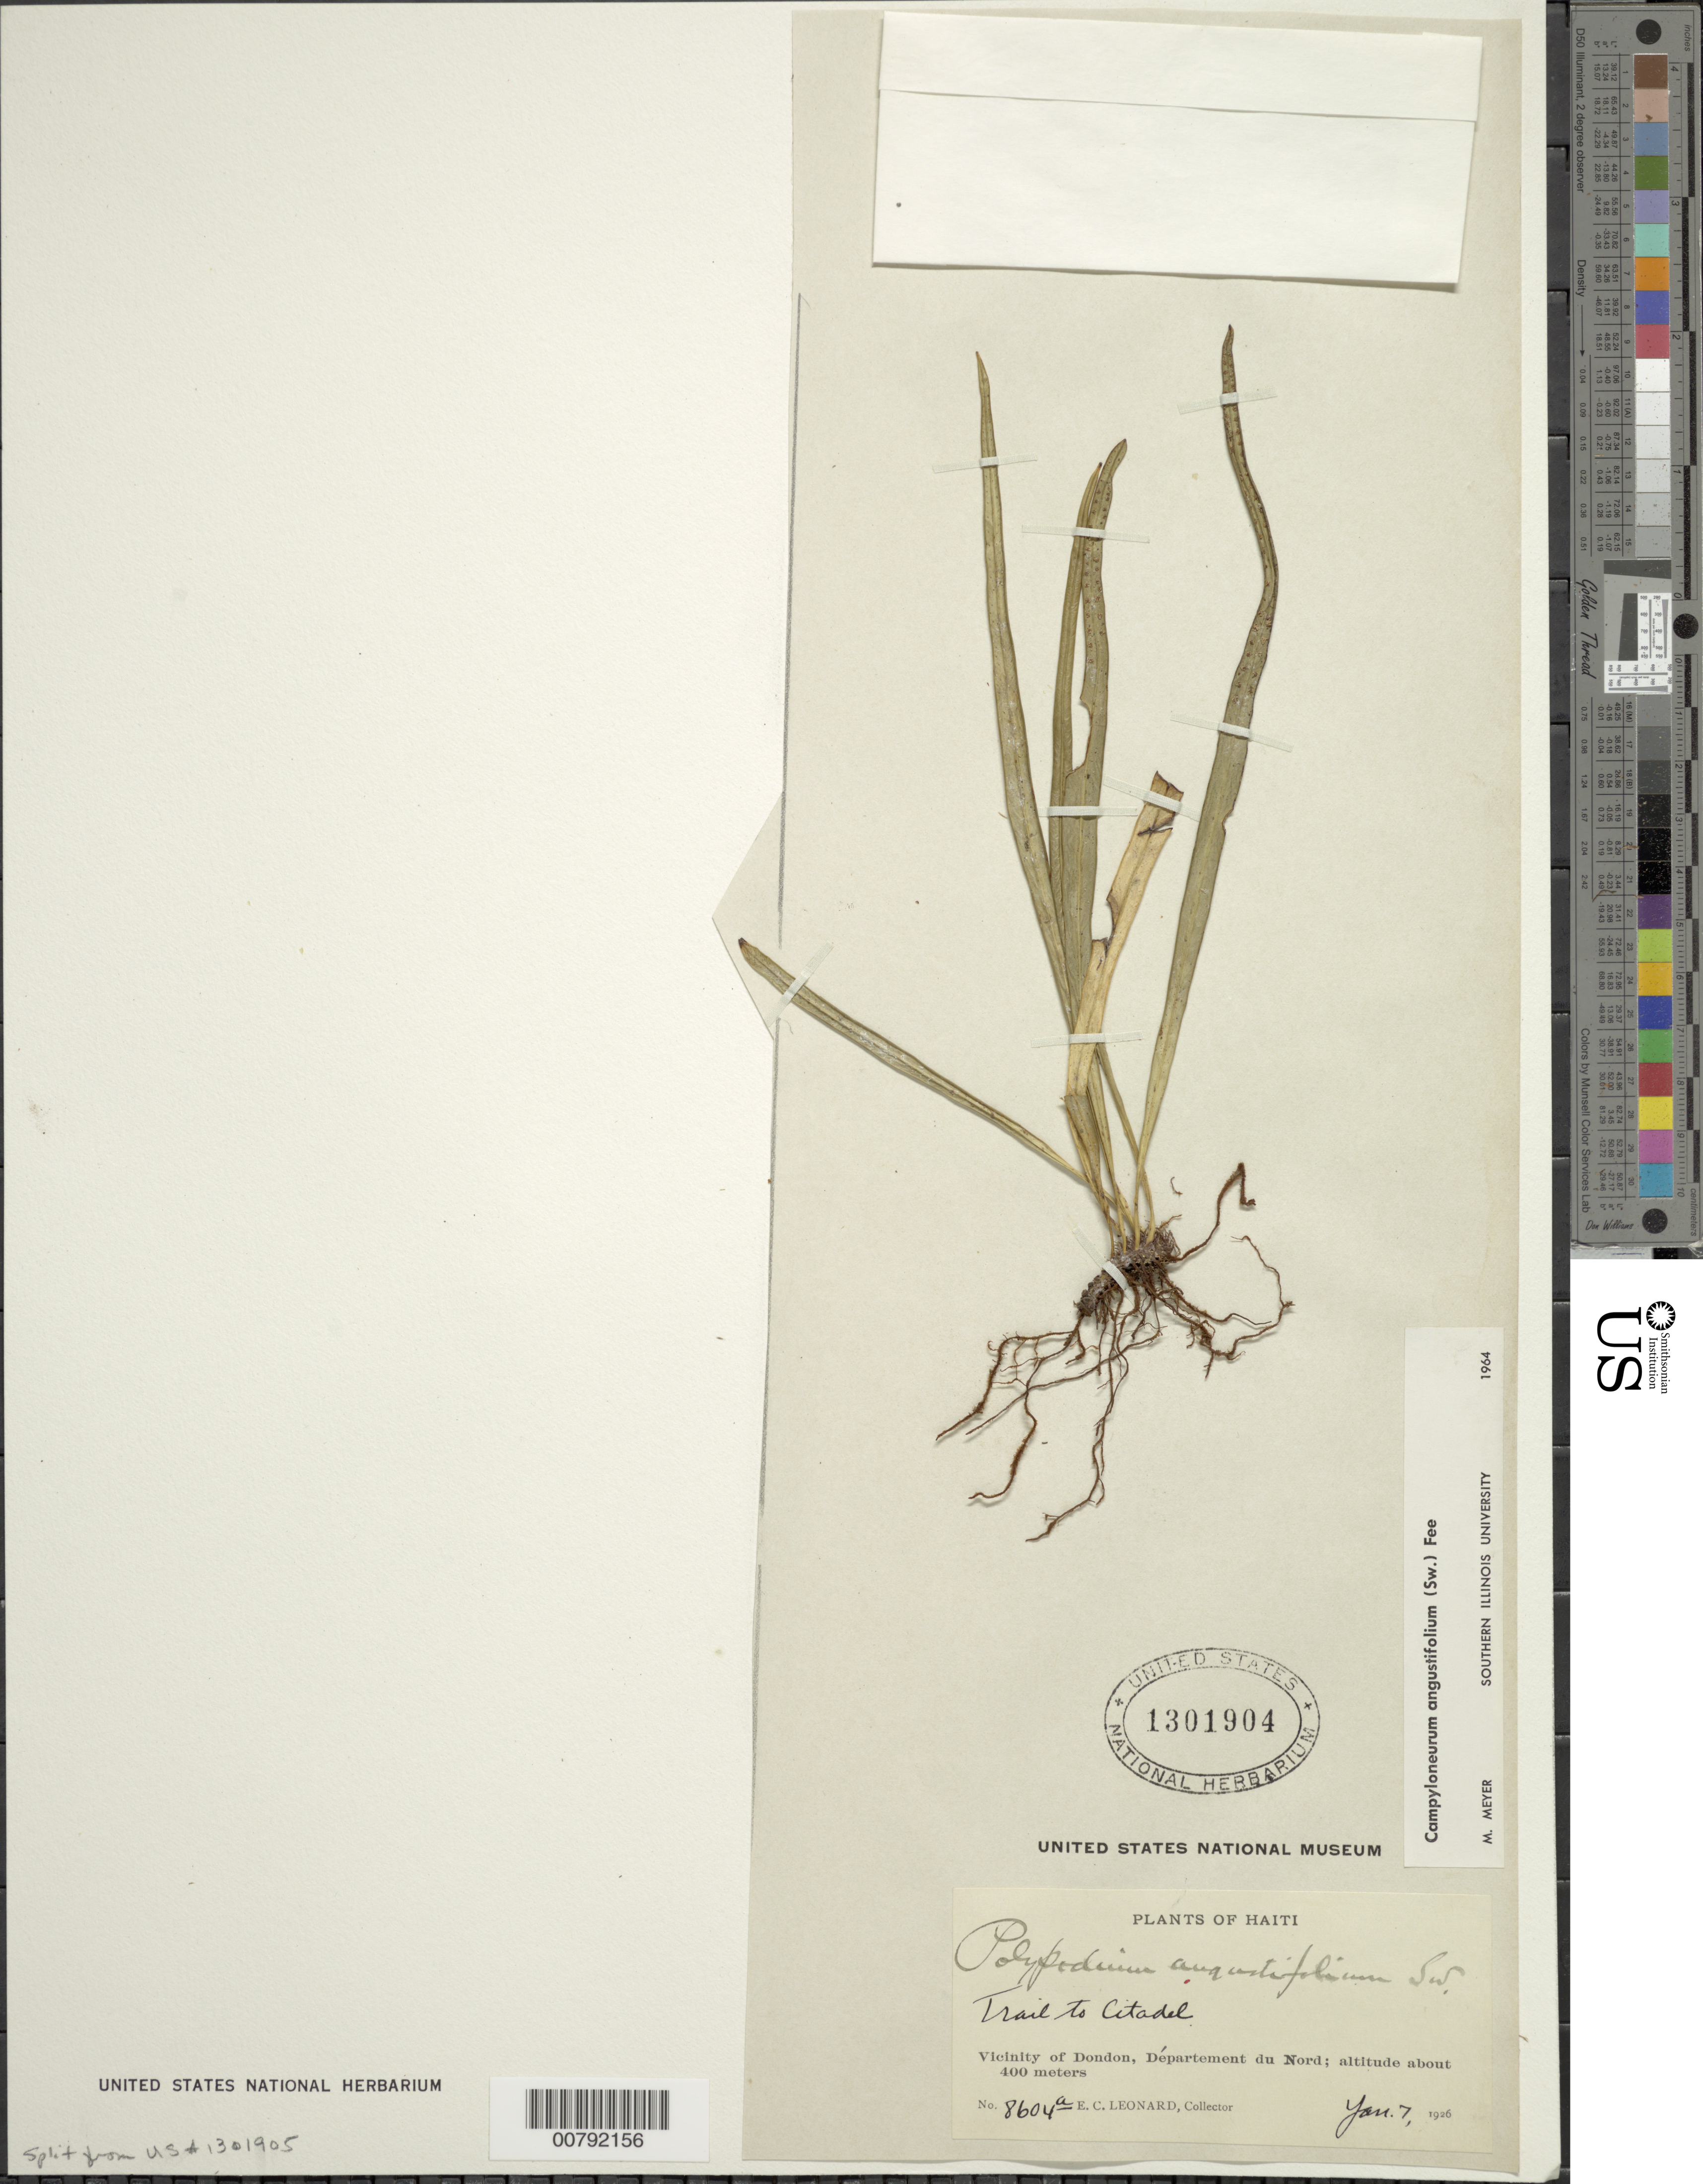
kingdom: Plantae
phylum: Tracheophyta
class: Polypodiopsida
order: Polypodiales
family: Polypodiaceae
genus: Campyloneurum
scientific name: Campyloneurum angustifolium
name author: (Sw.) Fée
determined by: Myer, M.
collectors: E. C. Leonard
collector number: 8604a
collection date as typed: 07 Jan 1926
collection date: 1926-01-07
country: Haiti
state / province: Nord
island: Hispaniola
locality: Dondon vicinity, trail to Citadel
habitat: Trail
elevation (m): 400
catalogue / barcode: US 1301904